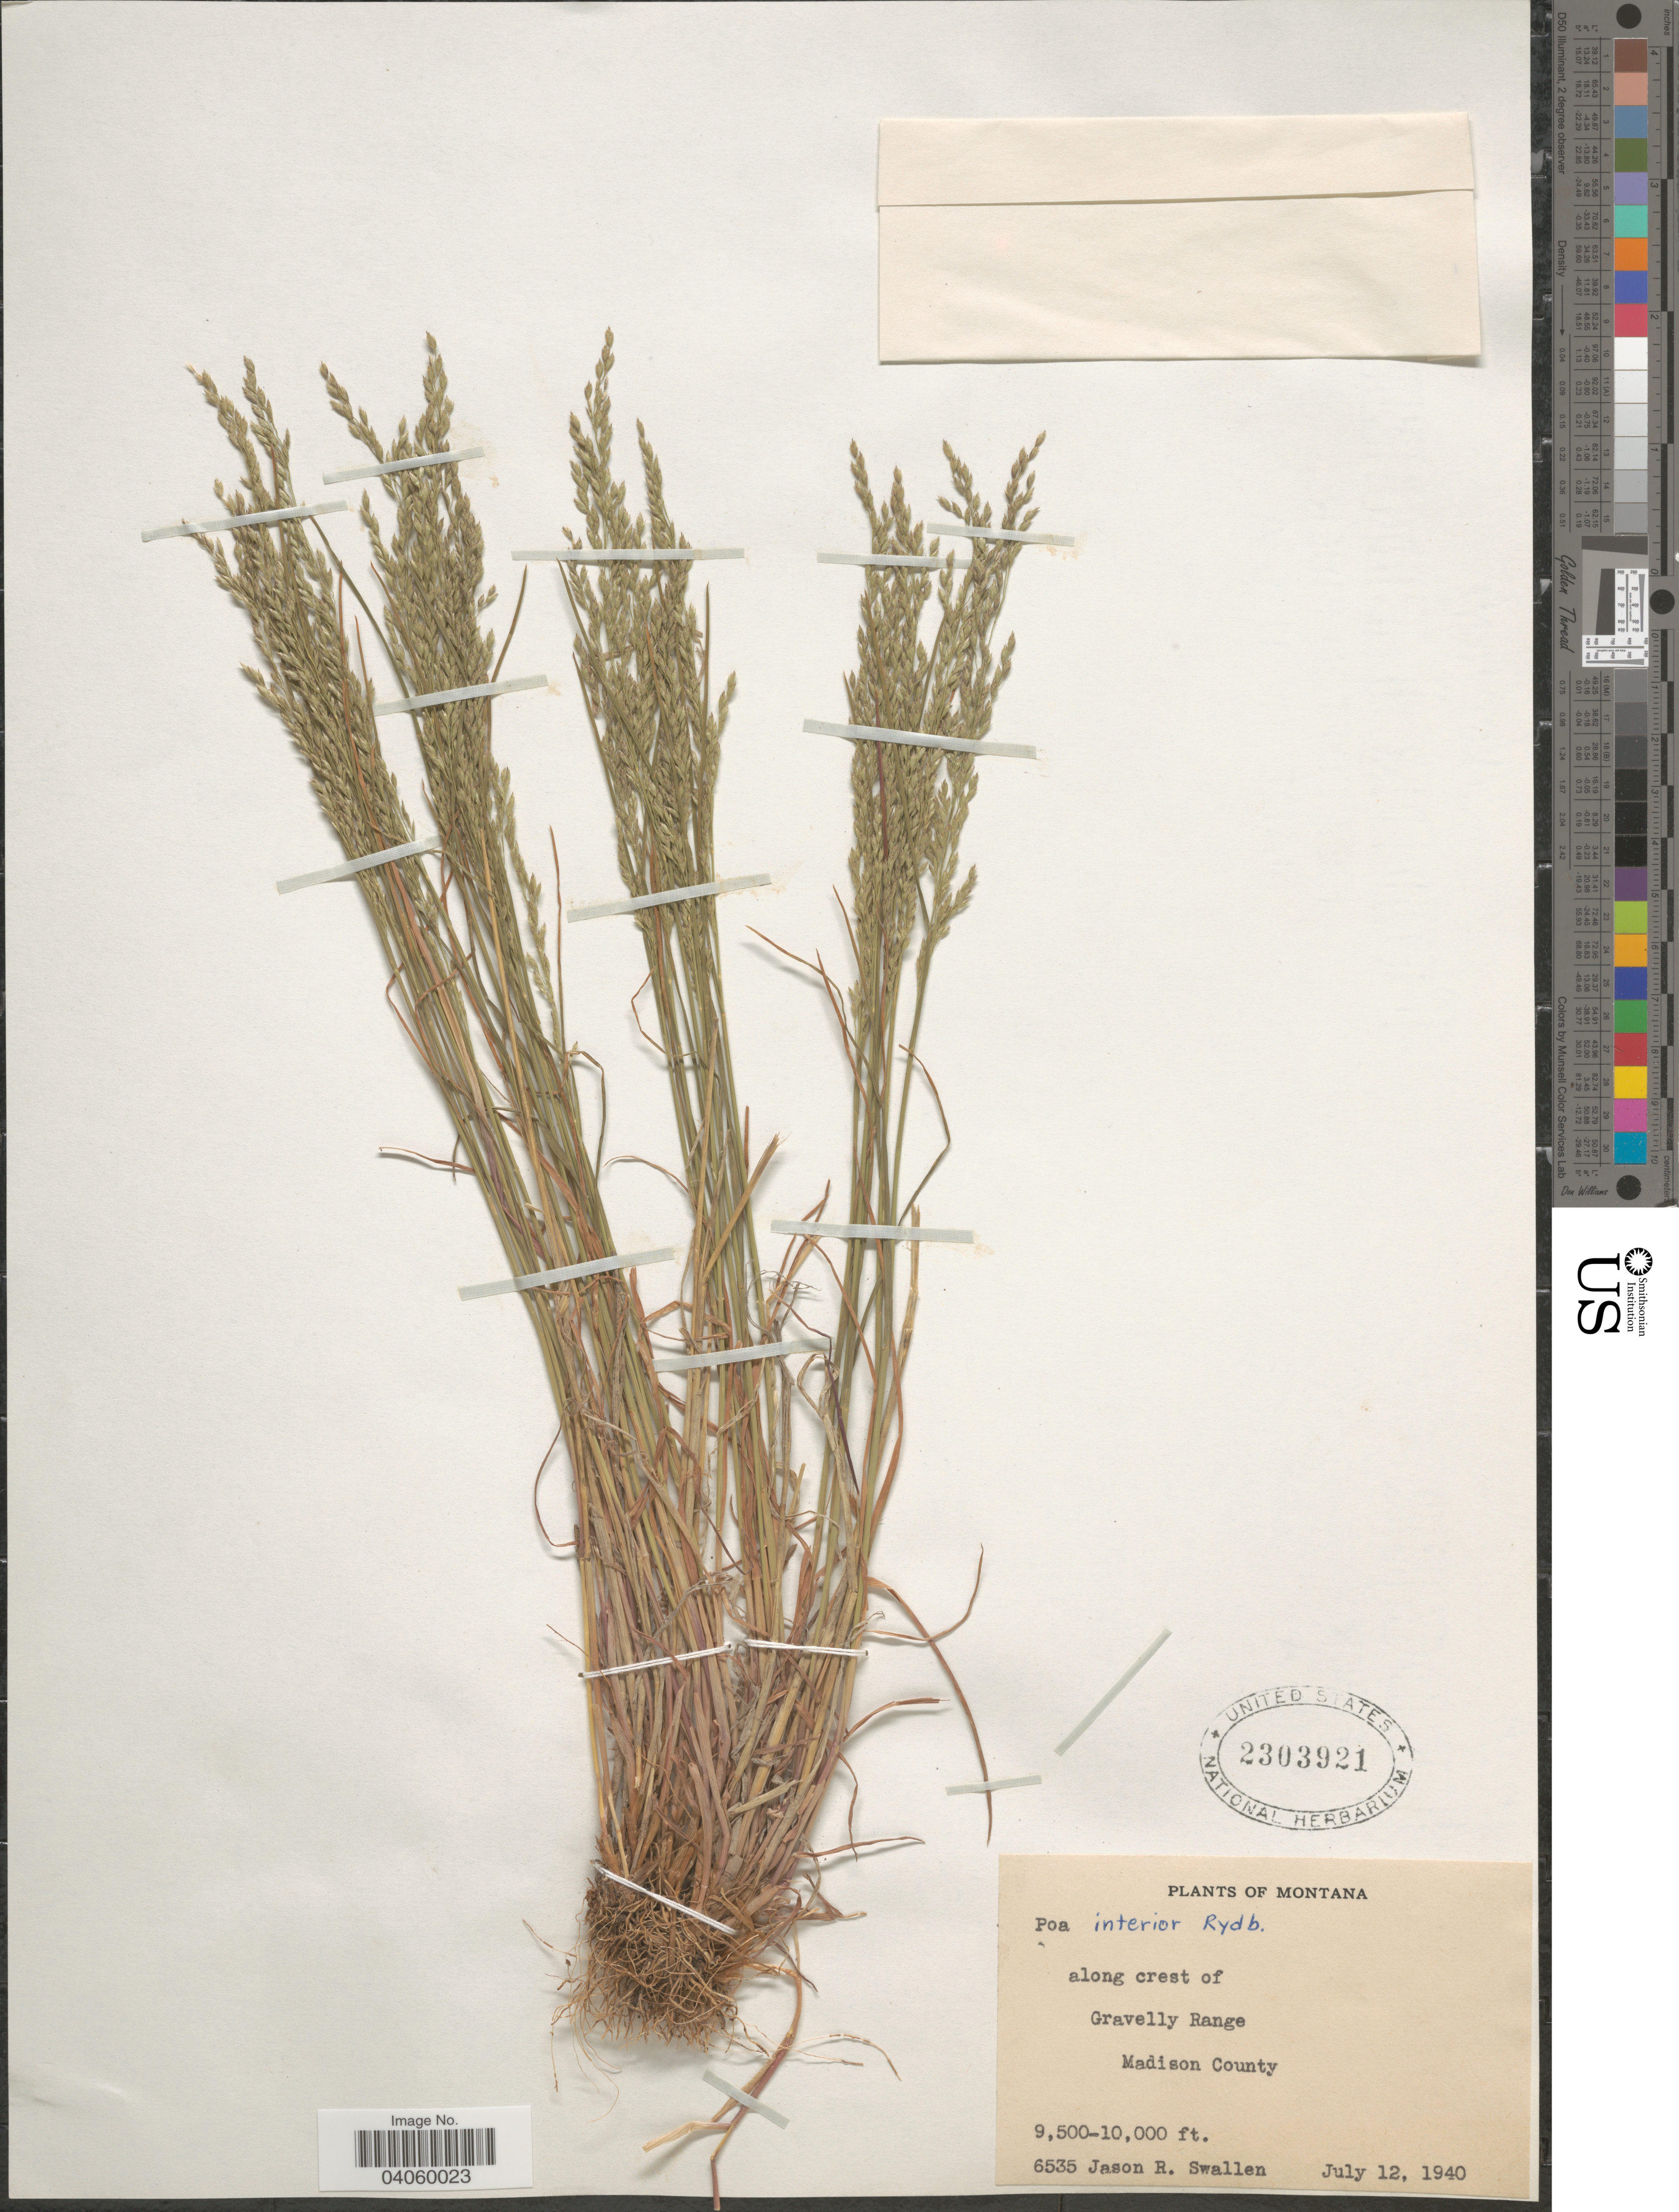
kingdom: Plantae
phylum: Tracheophyta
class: Liliopsida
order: Poales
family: Poaceae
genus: Poa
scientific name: Poa interior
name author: Rydb.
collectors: J. R. Swallen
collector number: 6535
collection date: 1940-07-12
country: United States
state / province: Montana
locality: Gravelly Range. Madison County.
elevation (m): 2896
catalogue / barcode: US 2303921